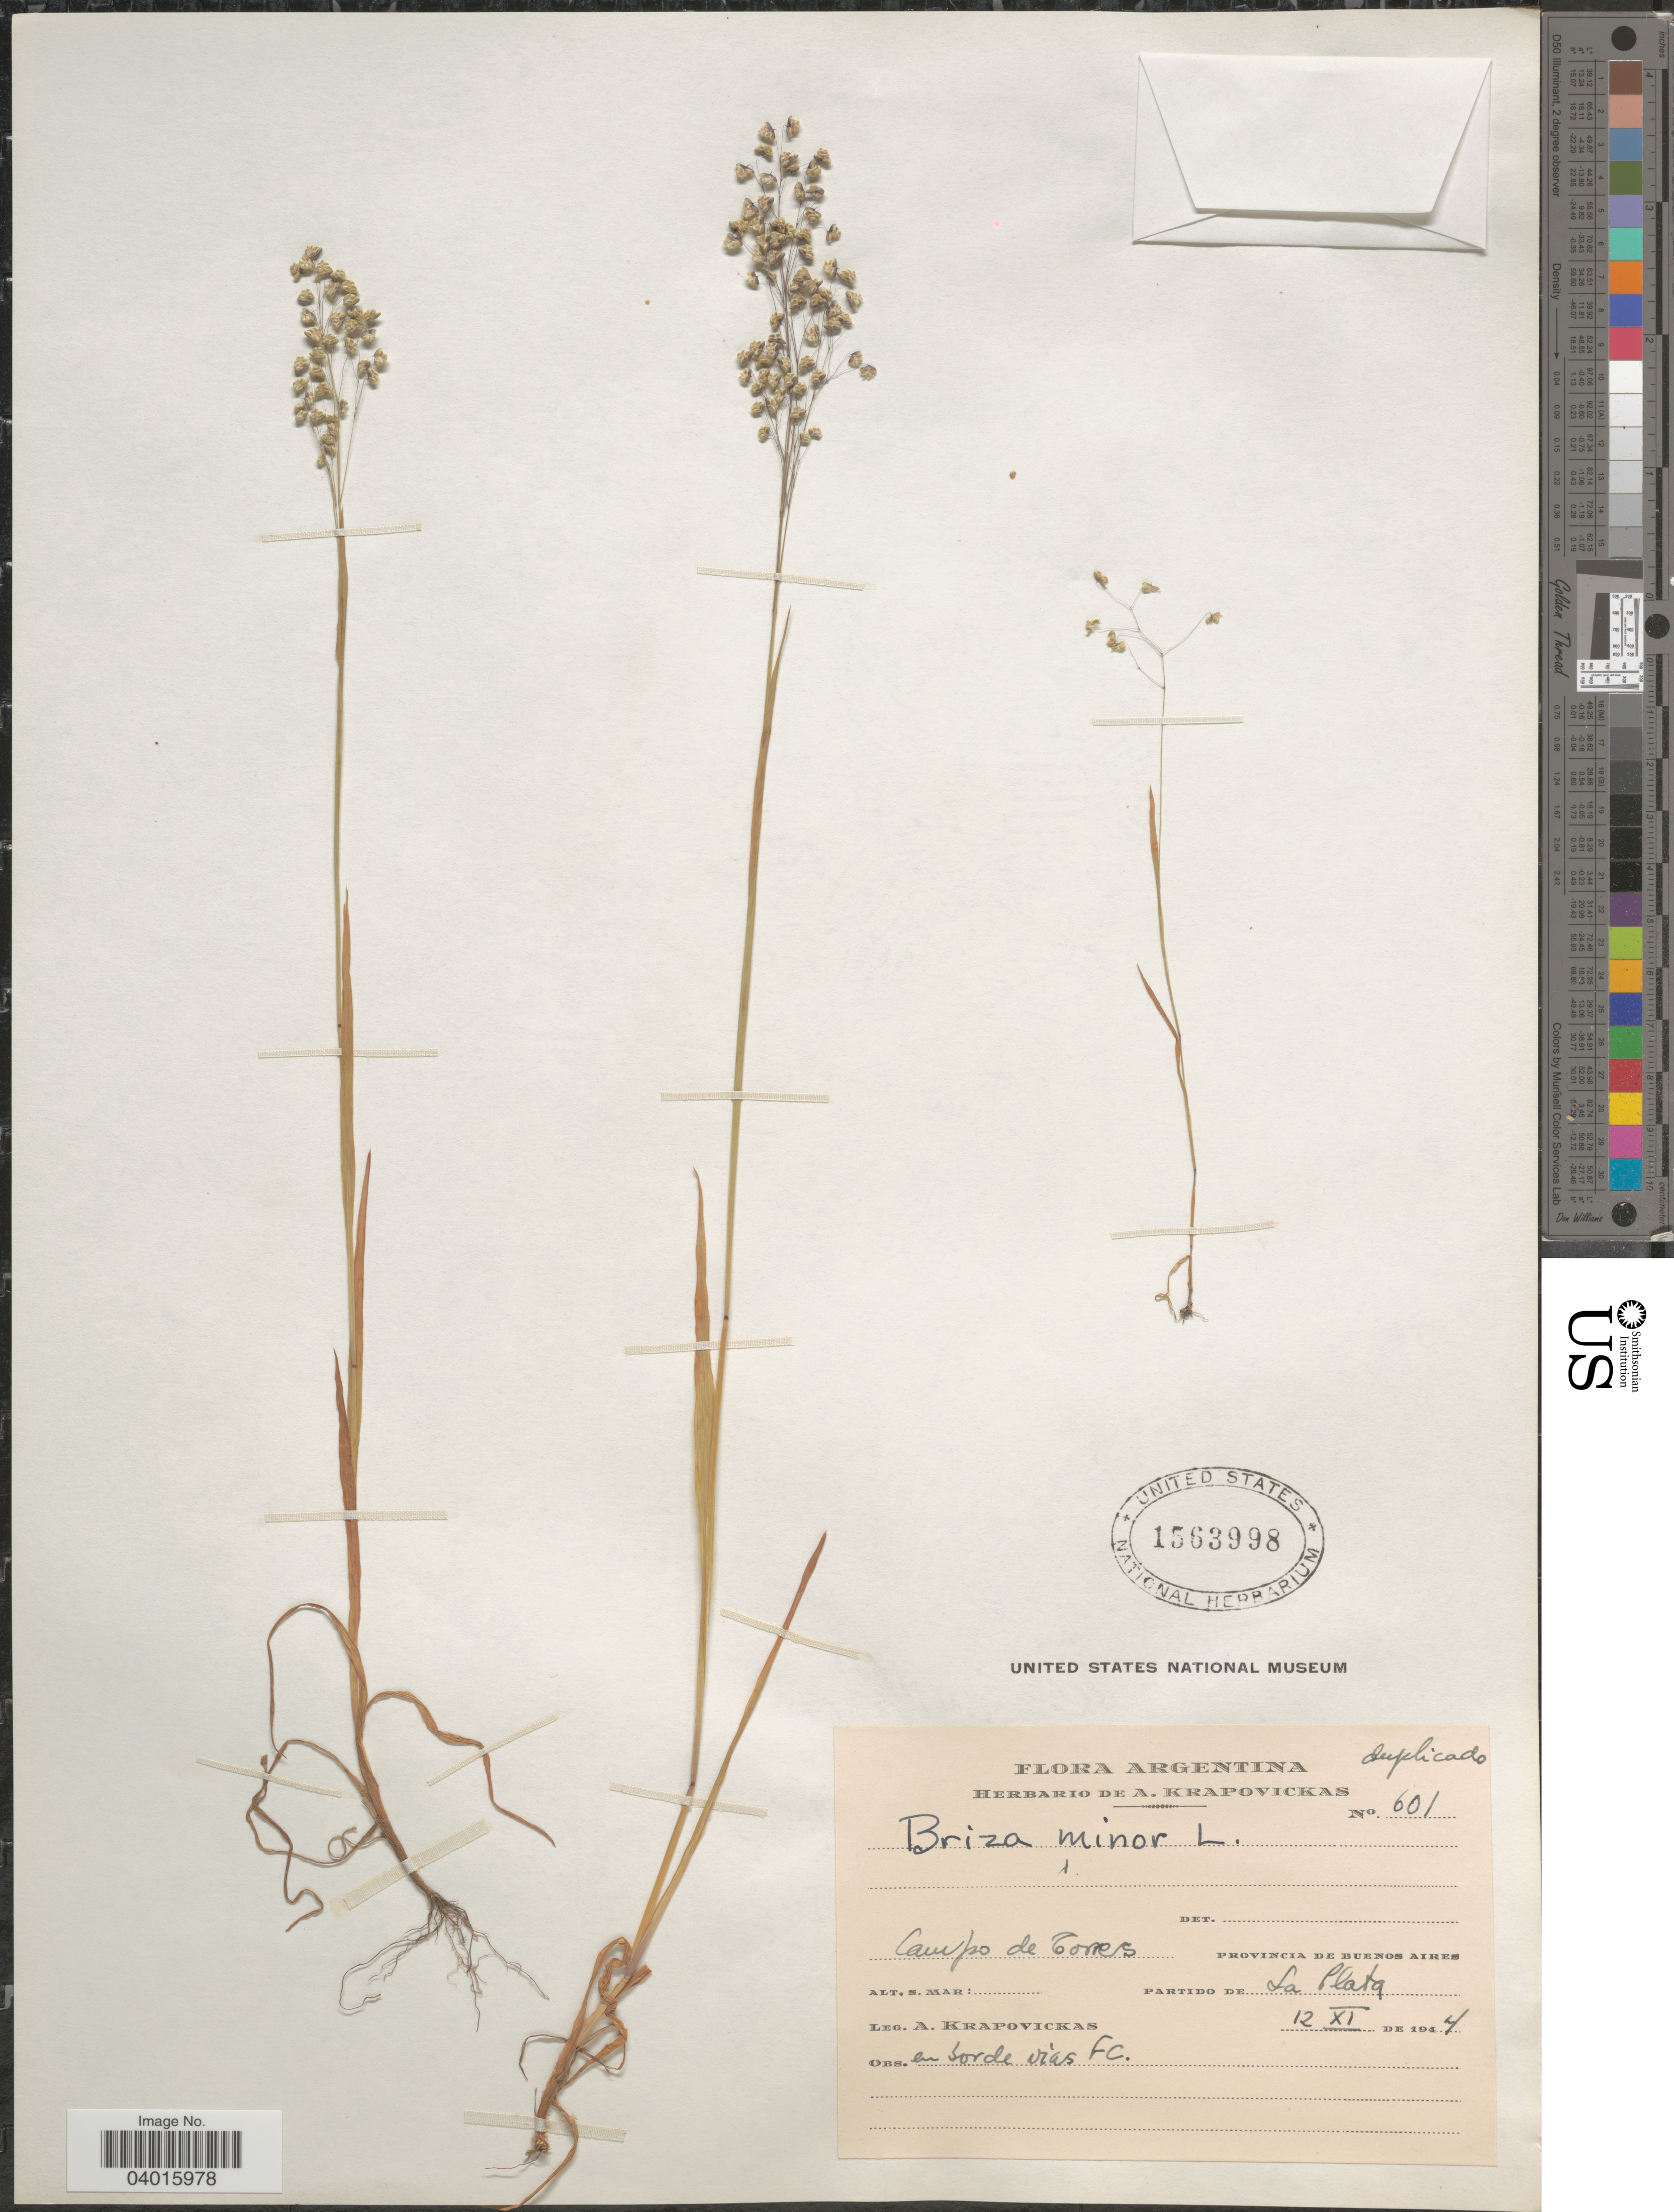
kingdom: Plantae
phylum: Tracheophyta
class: Liliopsida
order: Poales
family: Poaceae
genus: Briza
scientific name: Briza minor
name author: L.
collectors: A. Krapovickas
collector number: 601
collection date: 1944-11-12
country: Argentina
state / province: Buenos Aires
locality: Campo de Torres. Partido de La Plata.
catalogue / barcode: US 1563998